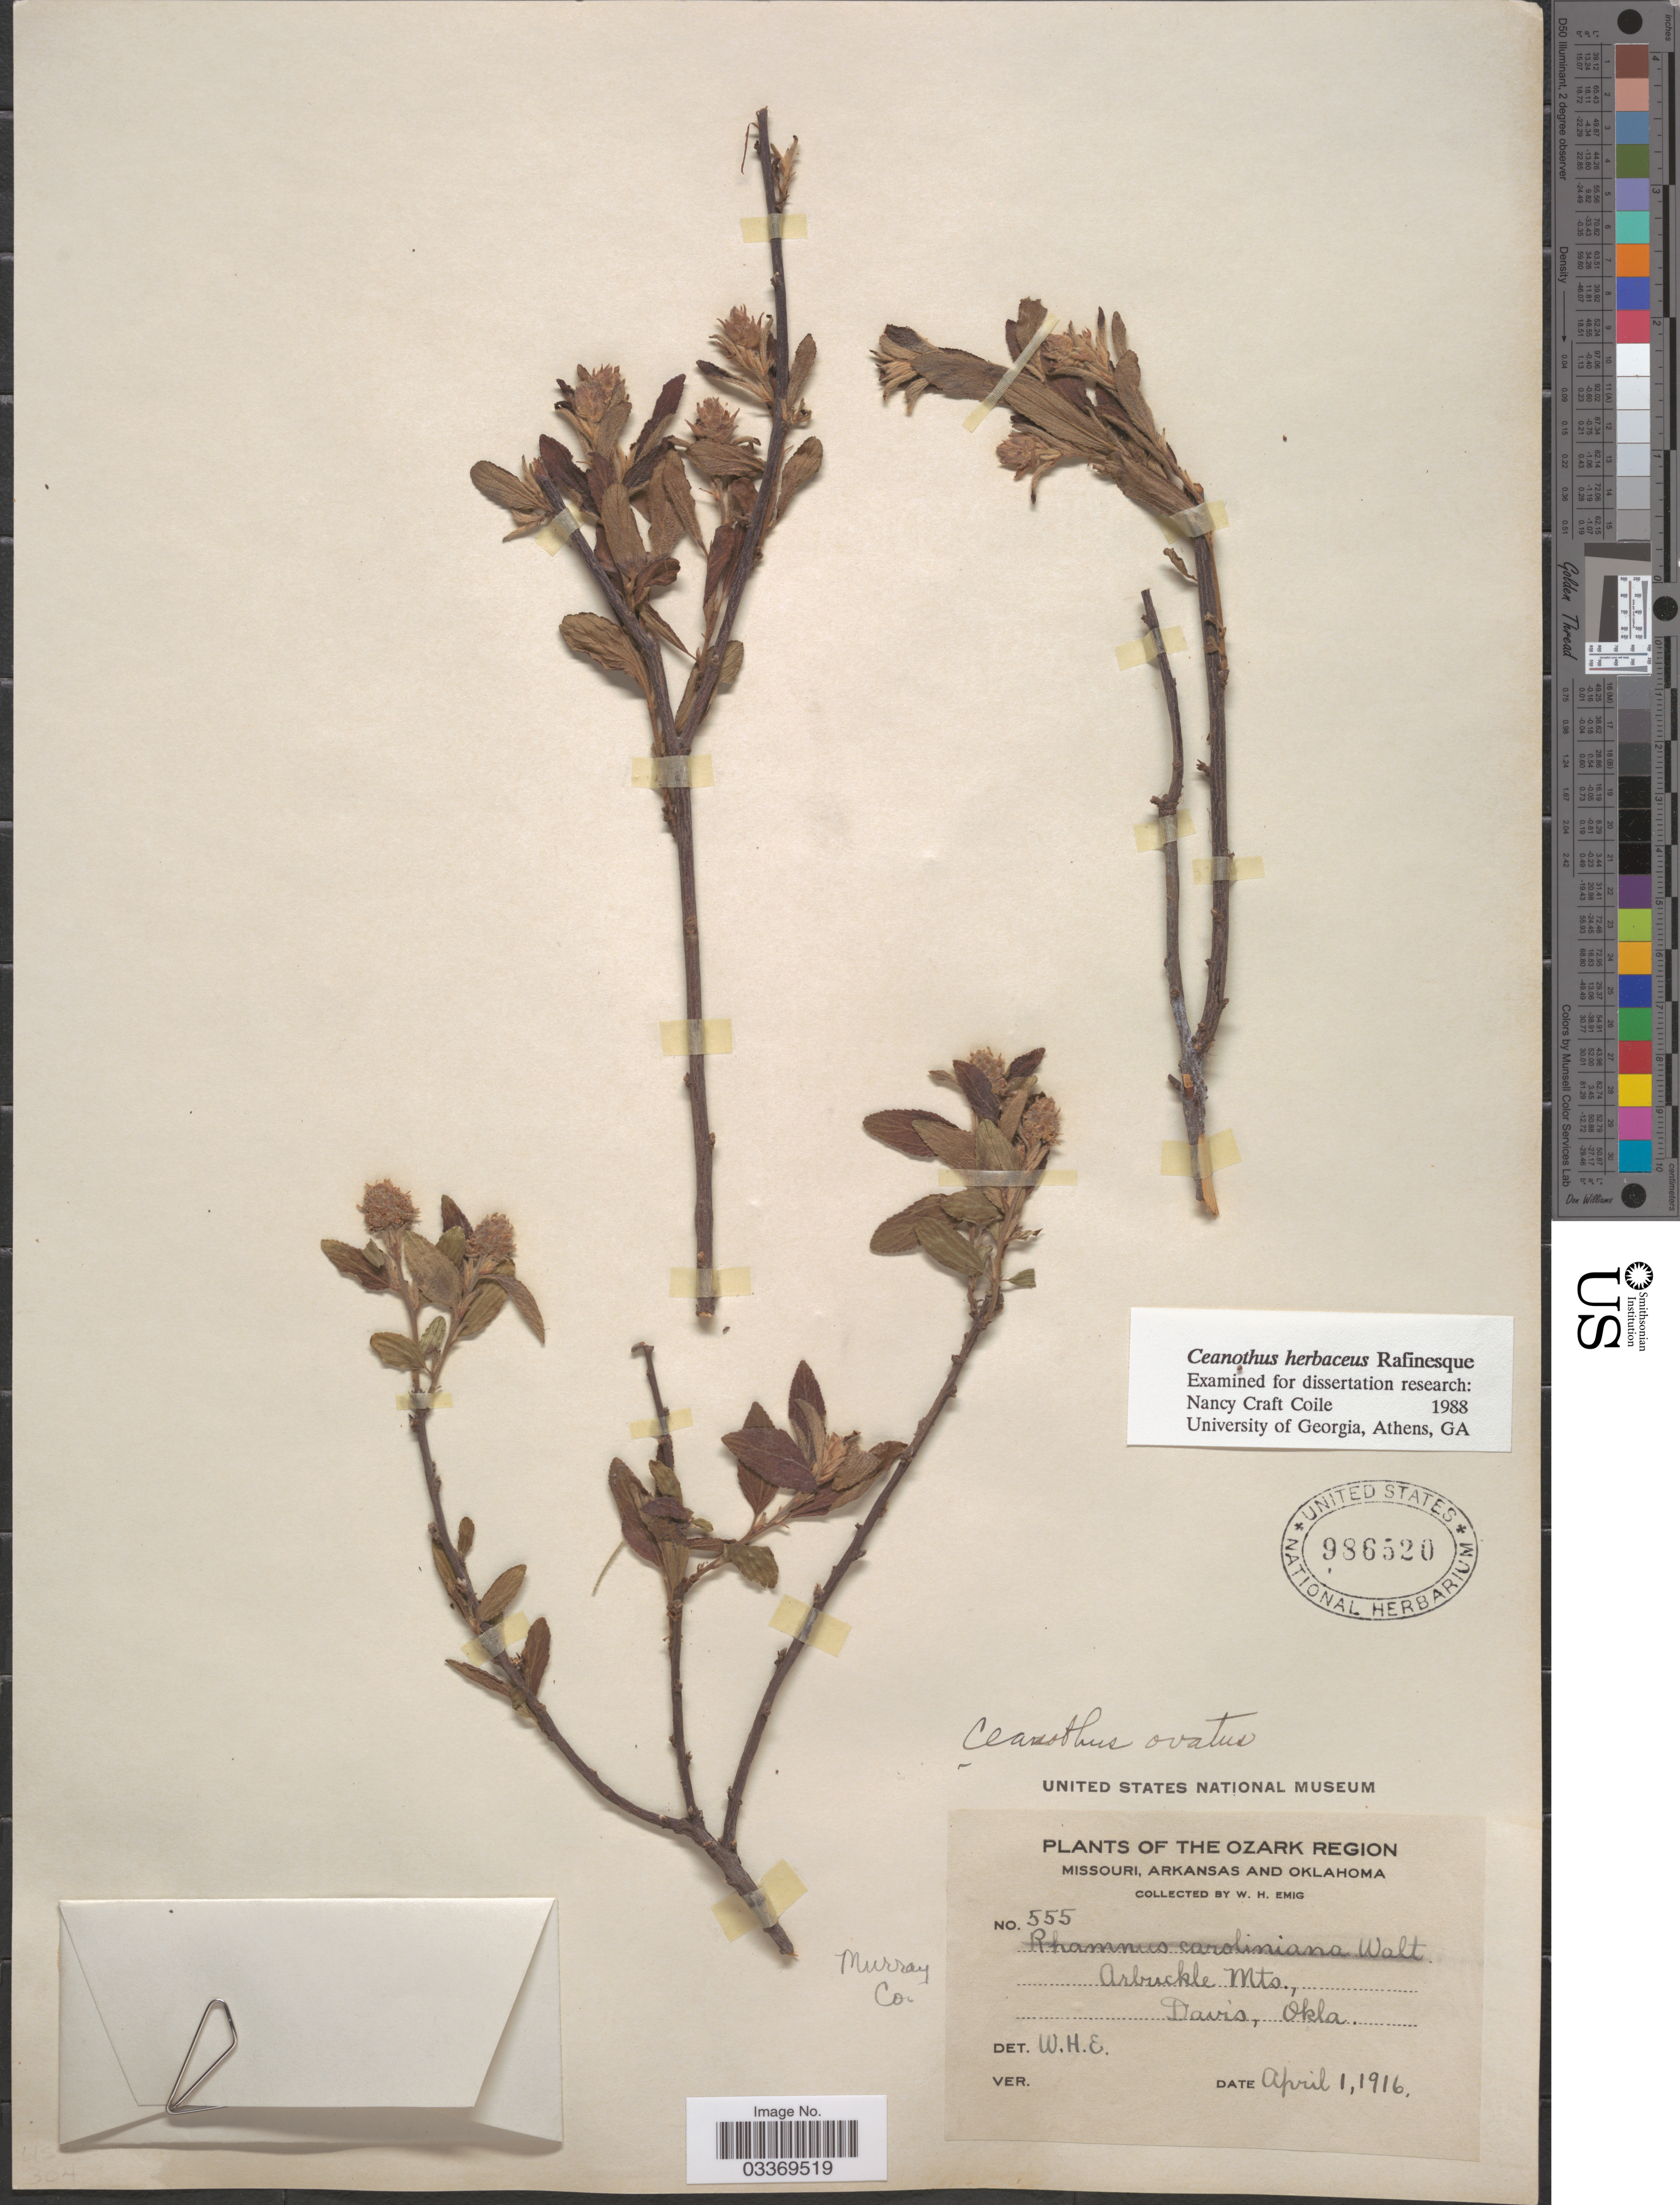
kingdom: Plantae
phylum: Tracheophyta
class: Magnoliopsida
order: Rosales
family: Rhamnaceae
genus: Ceanothus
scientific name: Ceanothus ovatus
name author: Desf.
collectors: W. H. Emig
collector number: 555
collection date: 1916-04-01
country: United States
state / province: Oklahoma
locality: The Ozark Region. Arbuckle Mts., Davis, Murray Co.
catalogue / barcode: US 986520